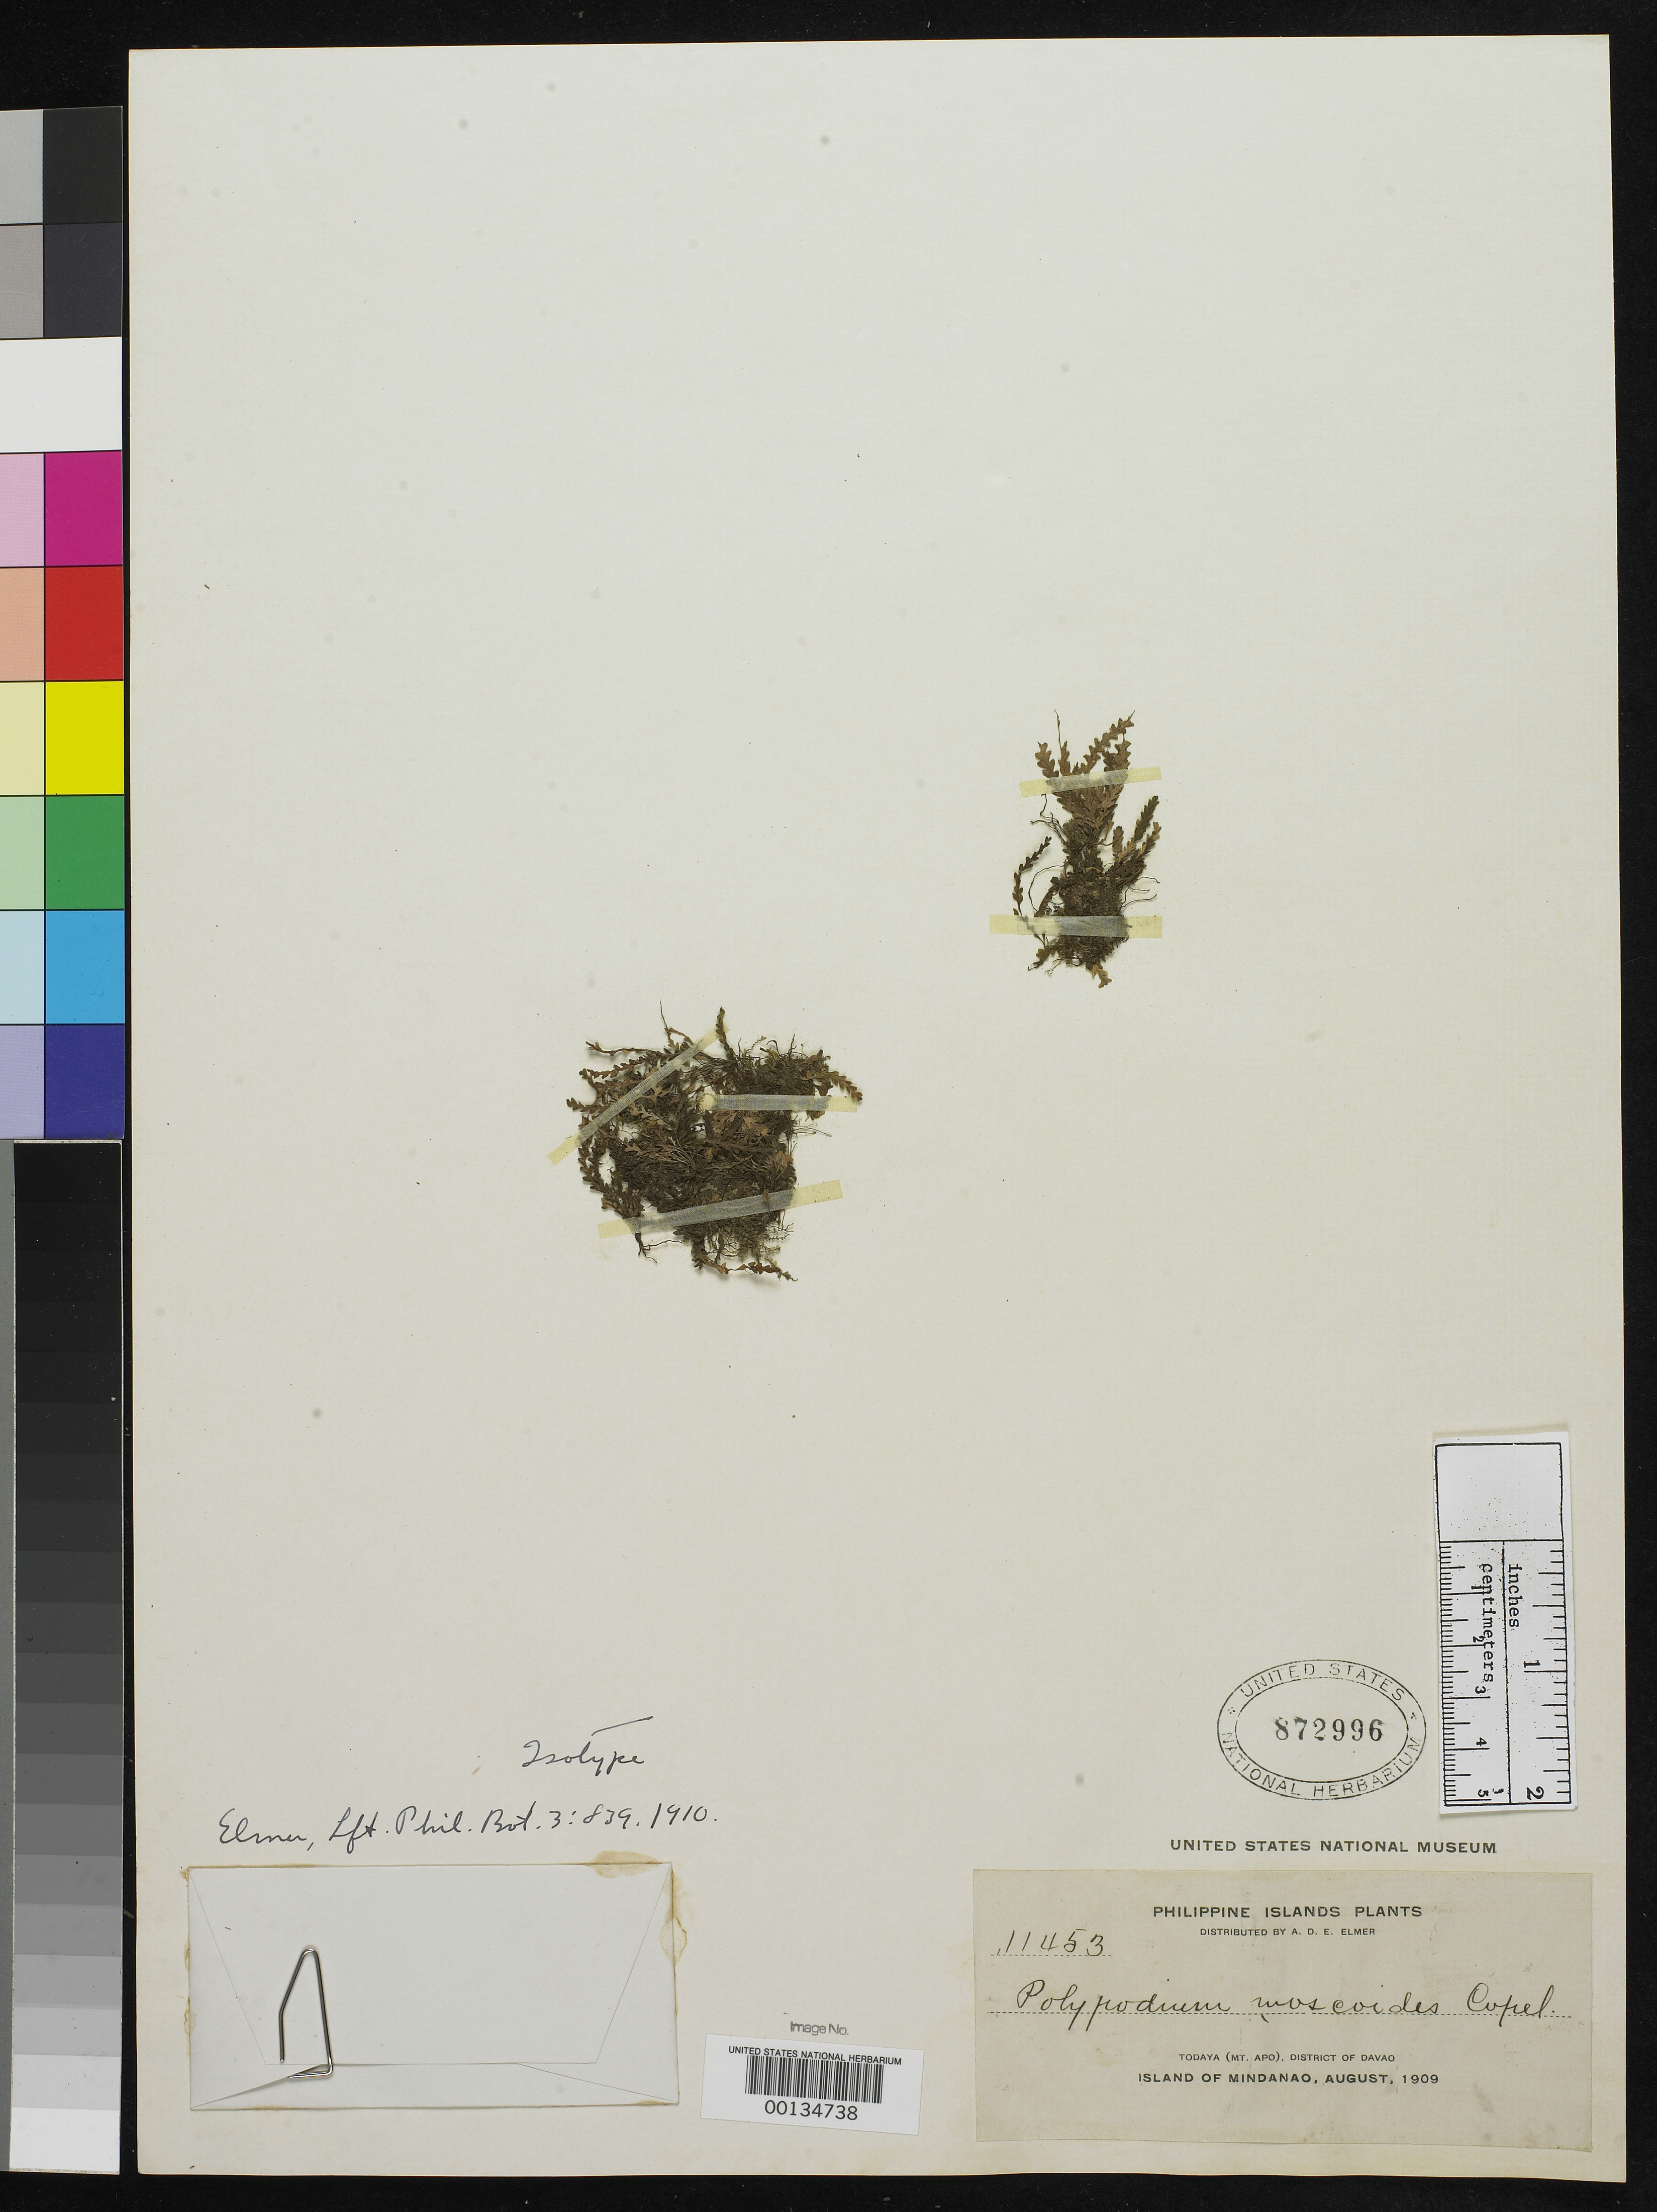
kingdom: Plantae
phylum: Tracheophyta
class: Polypodiopsida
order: Polypodiales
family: Polypodiaceae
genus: Polypodium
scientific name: Polypodium muscoides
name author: Copel. in Elmer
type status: Isotype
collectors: A. D. E. Elmer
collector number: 11453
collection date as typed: Aug 1909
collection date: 1909-08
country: Philippines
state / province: Davao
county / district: Davao del Sur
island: Mindanao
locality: Todaya (Mt. Apo), District of Davao, Island of Mindanao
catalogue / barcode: US 872996